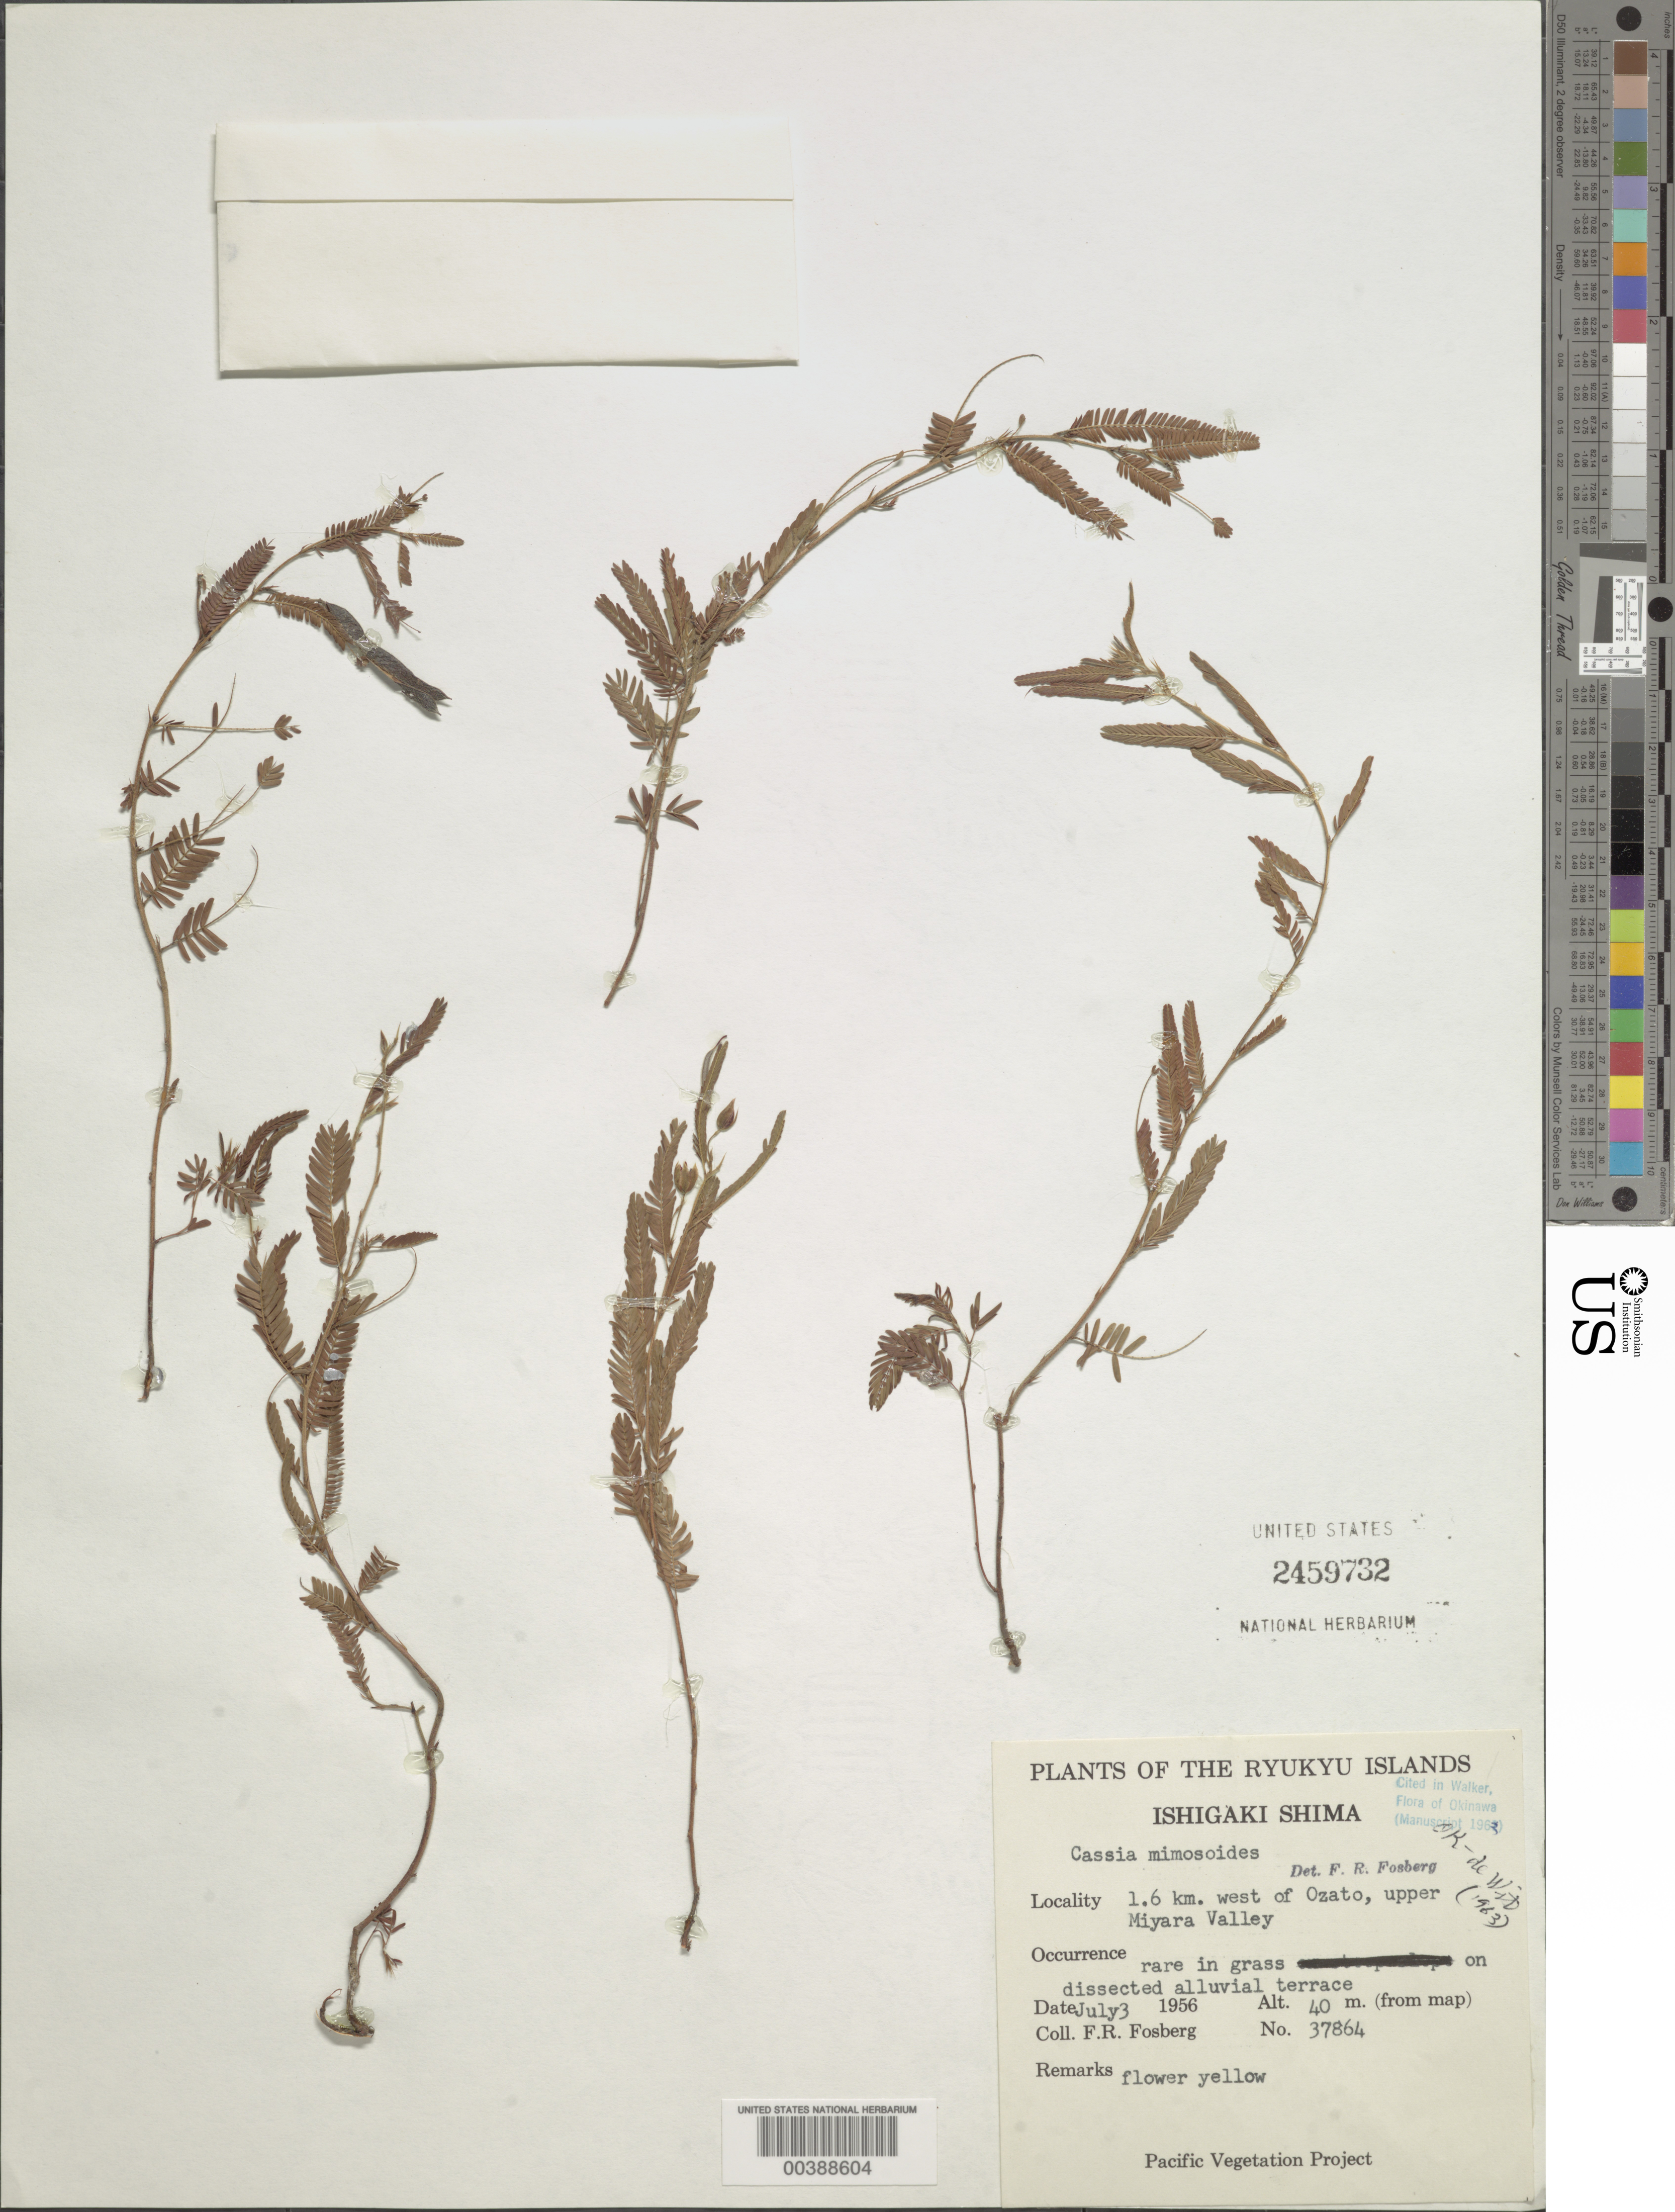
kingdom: Plantae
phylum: Tracheophyta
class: Magnoliopsida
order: Fabales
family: Fabaceae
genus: Chamaecrista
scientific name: Chamaecrista mimosoides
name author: (L.) Greene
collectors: F. R. Fosberg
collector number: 37864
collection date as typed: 03 Jul 1956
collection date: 1956-07-03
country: Japan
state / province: Okinawa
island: Ishigaki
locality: Ishigaki shima; 1.6 km w of ozato, upper miyara valley [Sakishima Is.]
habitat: On dissected alluvial terrace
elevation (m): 40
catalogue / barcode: US 2459732